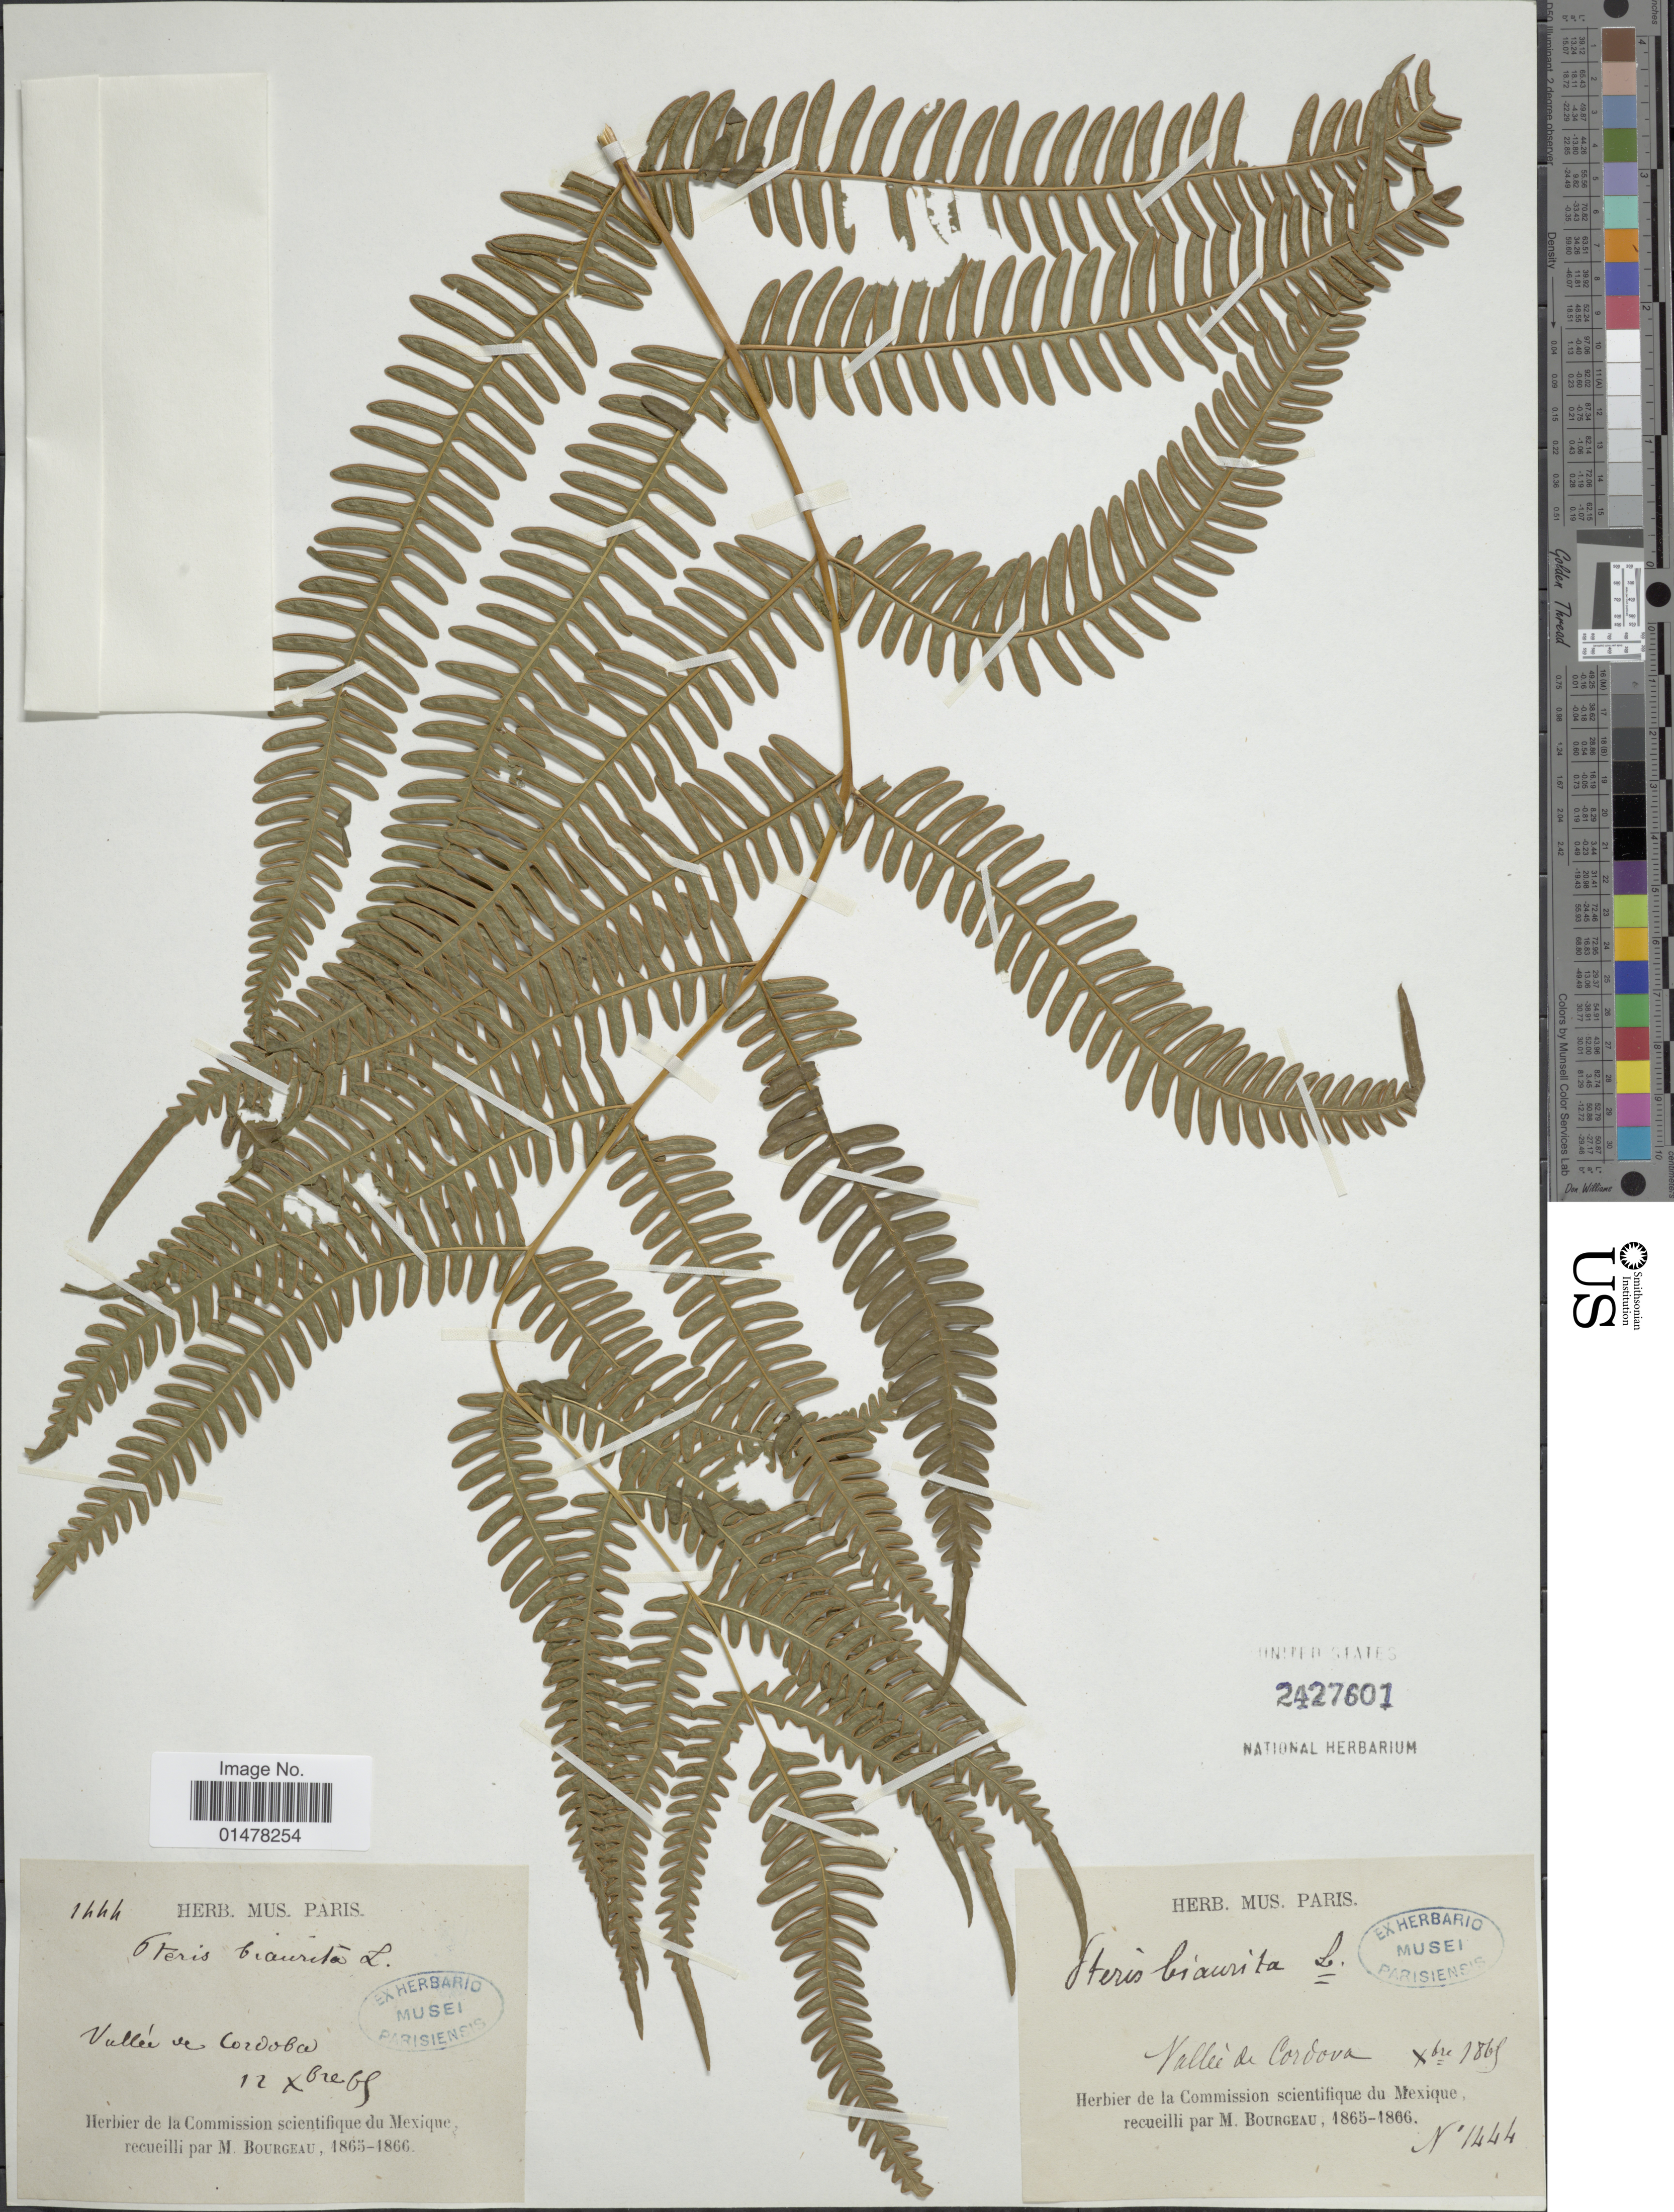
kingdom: Plantae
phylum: Tracheophyta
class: Polypodiopsida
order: Polypodiales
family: Pteridaceae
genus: Pteris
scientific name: Pteris quadriaurita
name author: Retz.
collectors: M. Bourgeau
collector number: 1444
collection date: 1865-12-12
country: Mexico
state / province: Veracruz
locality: Vallee de Cordova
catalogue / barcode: US 2427601